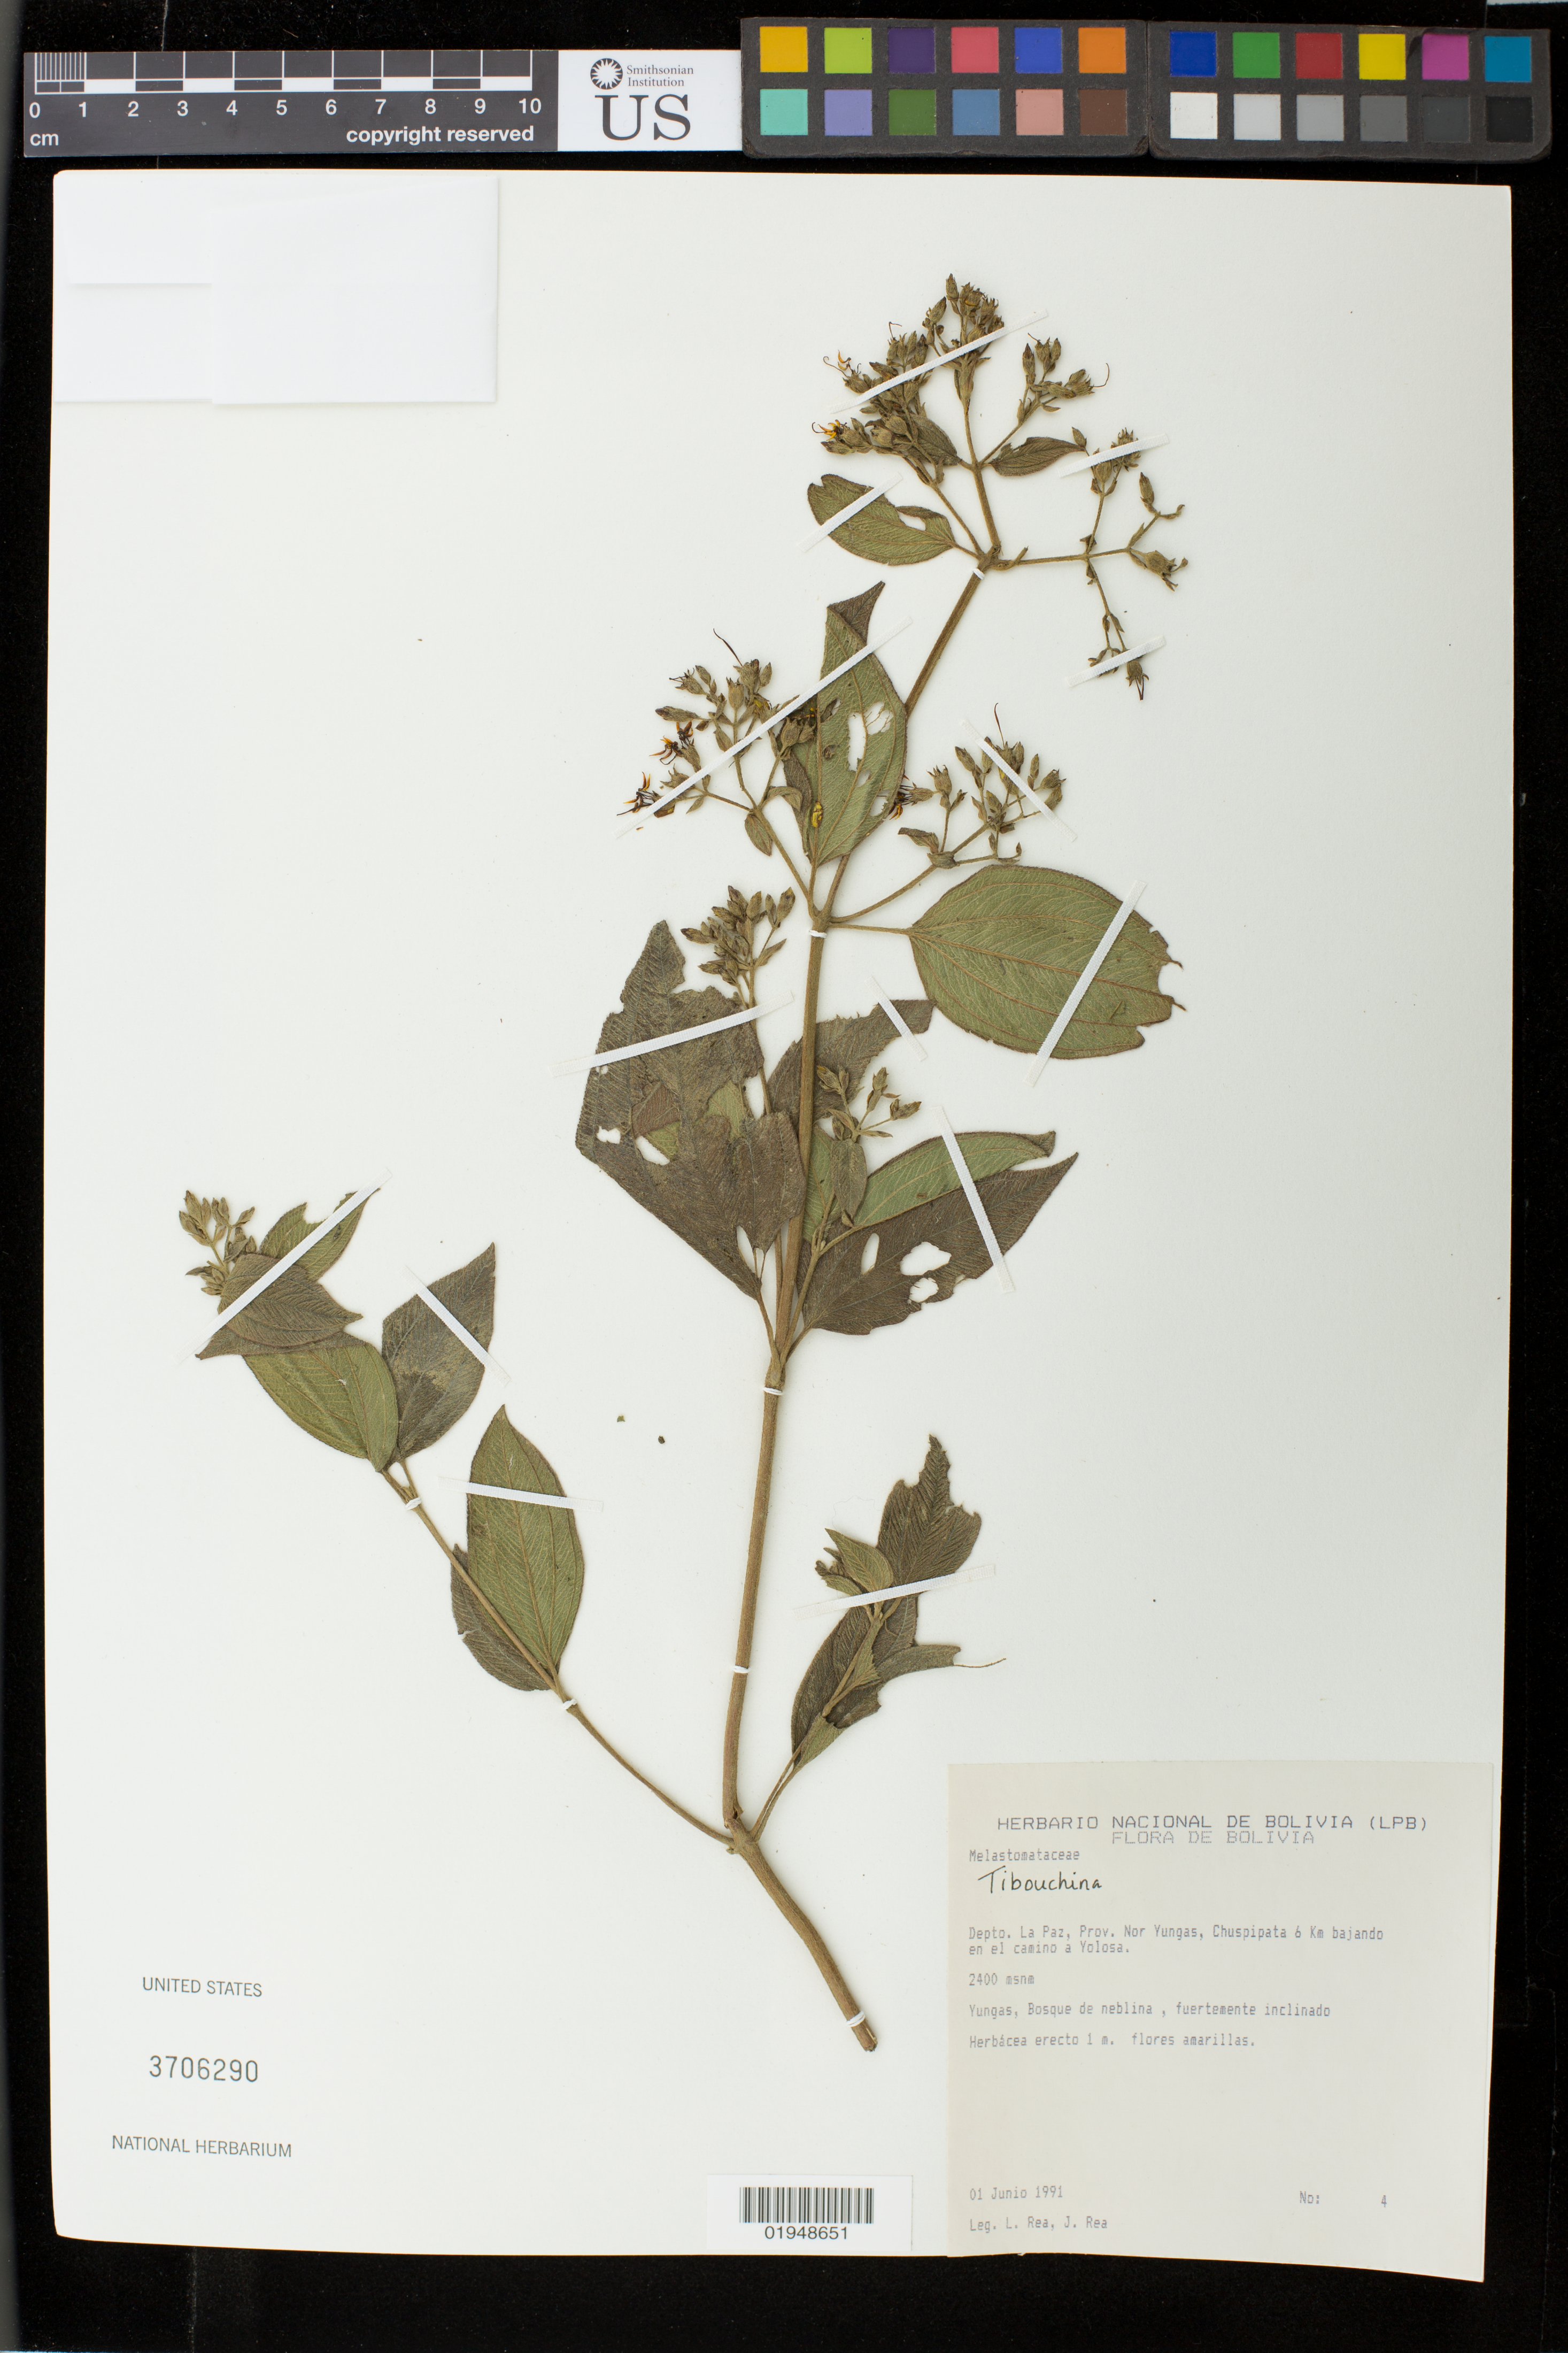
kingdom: Plantae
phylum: Tracheophyta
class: Magnoliopsida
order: Myrtales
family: Melastomataceae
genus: Chaetogastra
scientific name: Chaetogastra sp.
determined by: Michelangeli, F. A.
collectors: L. Rea & J. Rea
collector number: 4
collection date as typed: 01 Junio 1991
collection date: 1991-06-01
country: Bolivia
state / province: La Paz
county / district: Nor Yungas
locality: Chuspipata 6 Km bajando en el camino a Yolosa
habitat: Mist forest, strongly inclined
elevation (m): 2400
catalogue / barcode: US 3706290